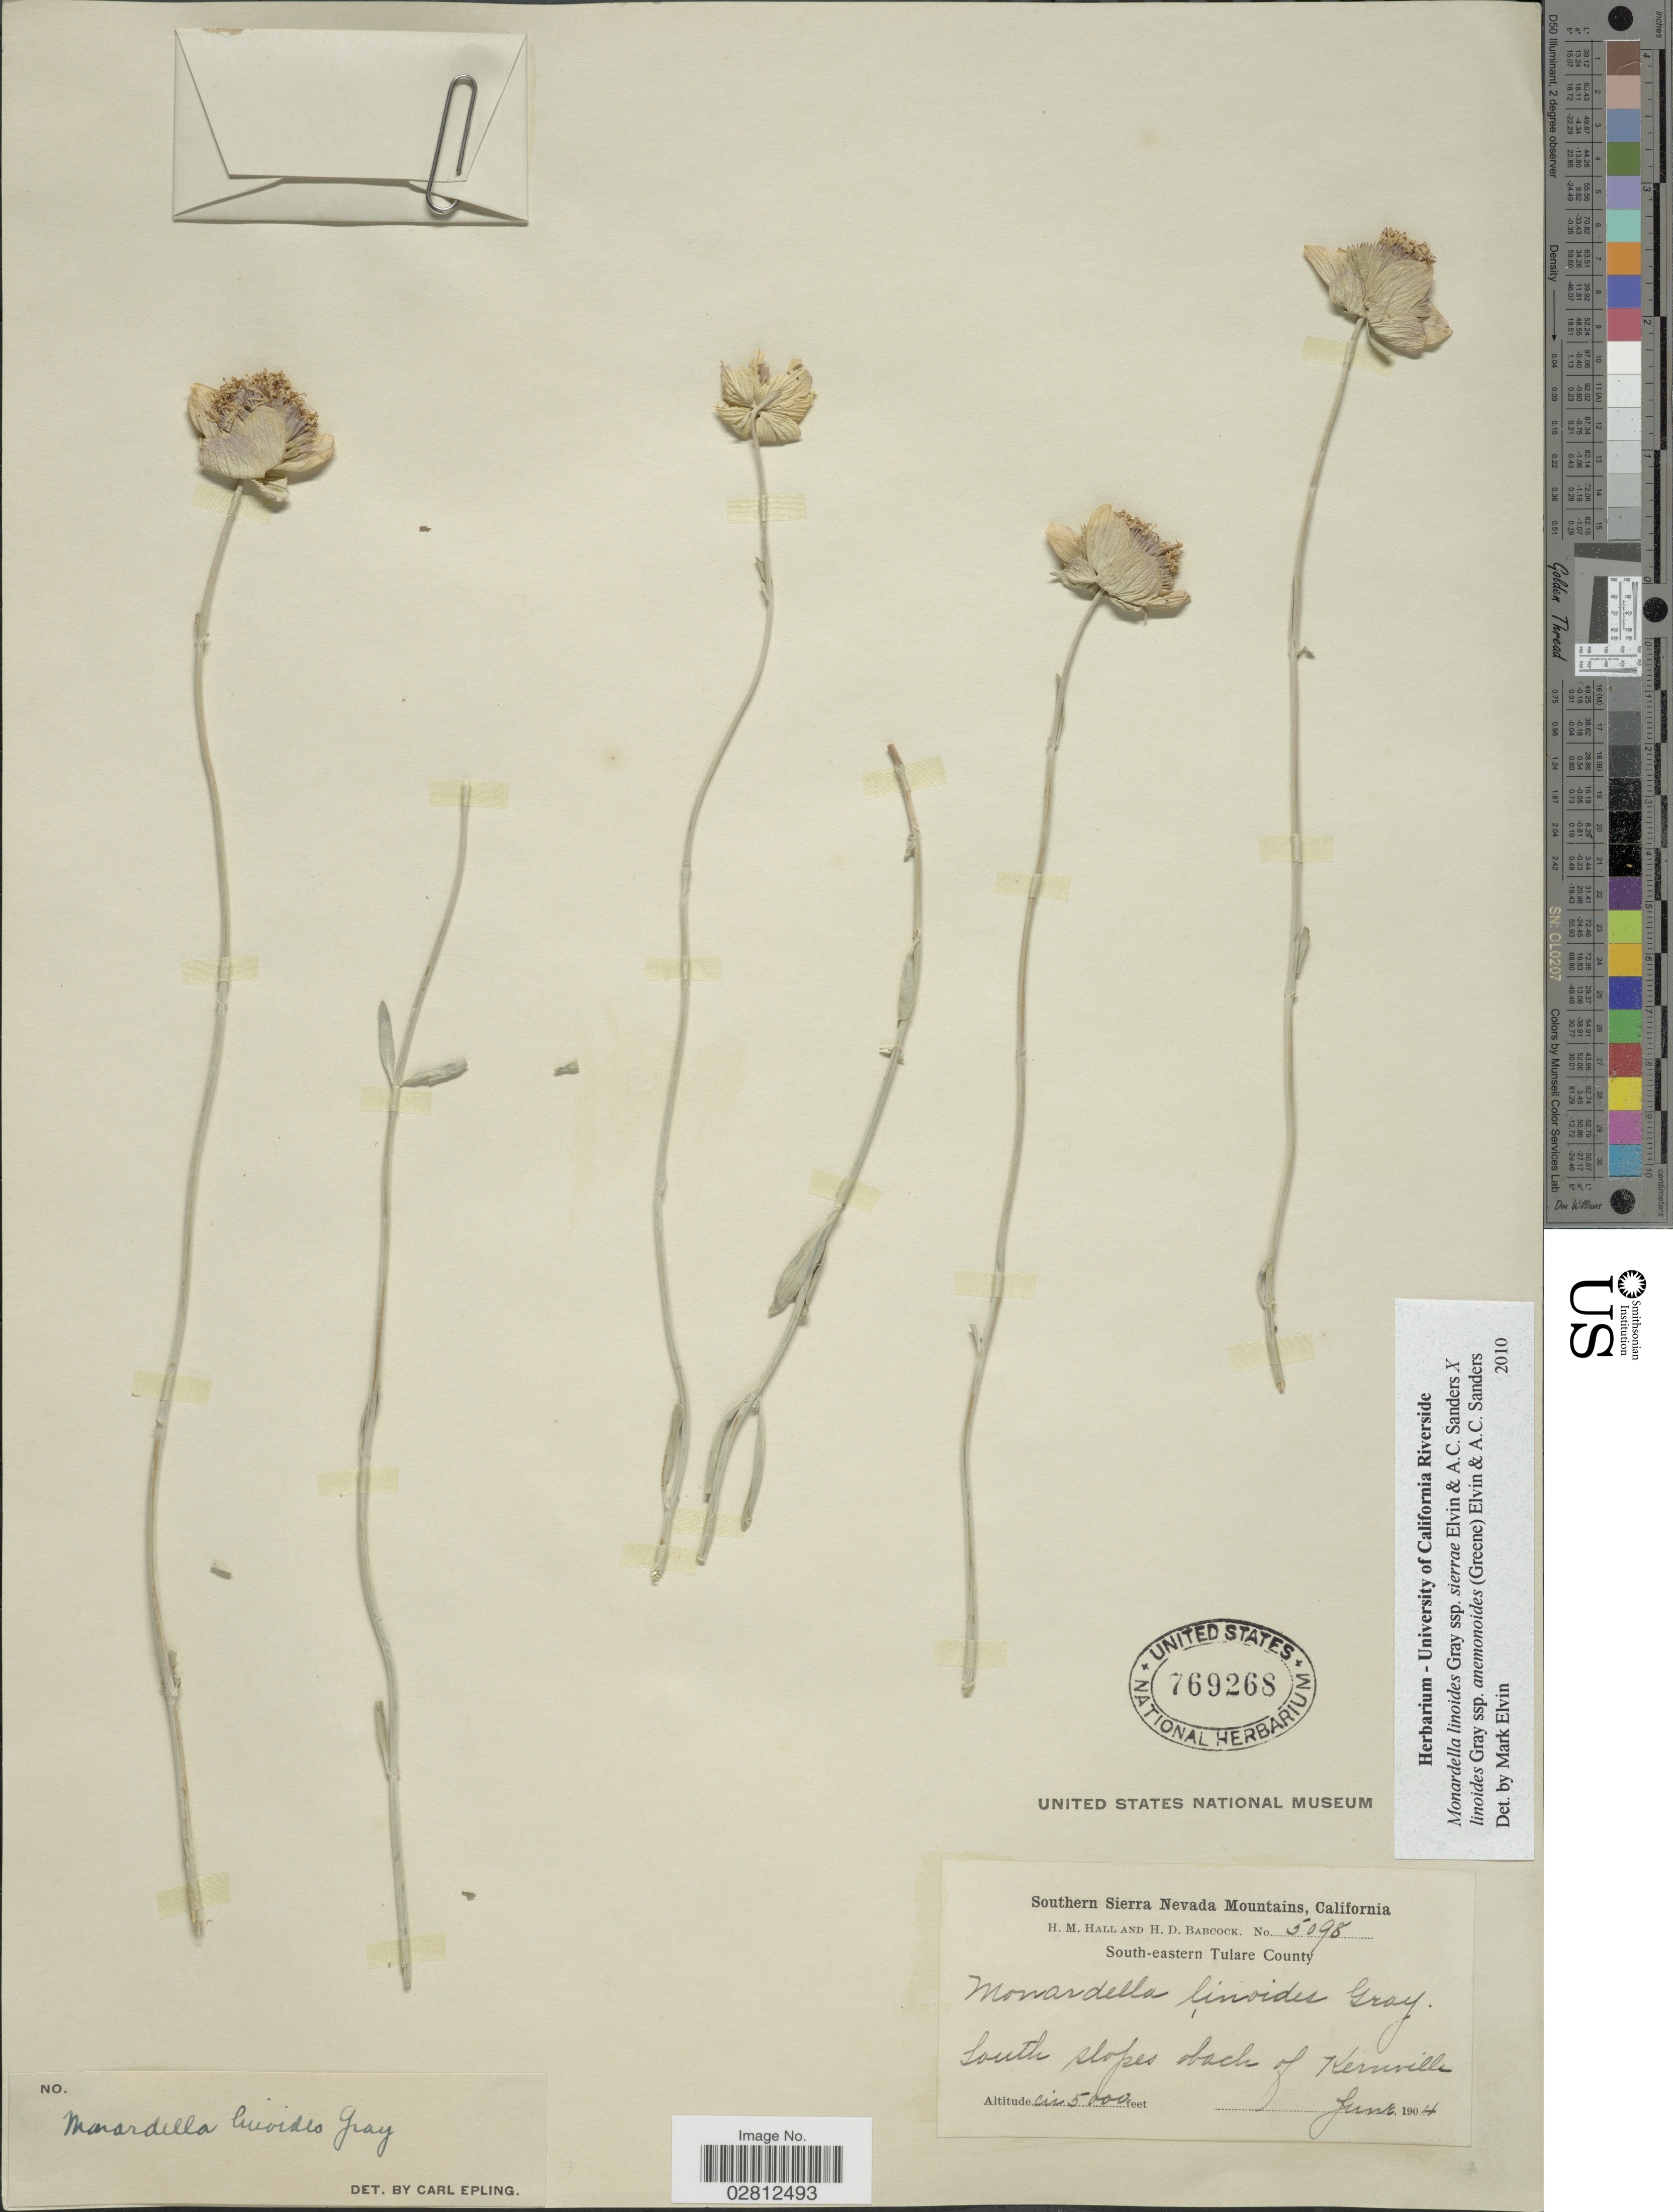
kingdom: Plantae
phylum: Tracheophyta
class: Magnoliopsida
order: Lamiales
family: Lamiaceae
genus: Monardella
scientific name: Monardella linoides subsp. sierrae x M. linoides subsp. anemonoides (S.W. Greene) Elvin & A.C. Sanders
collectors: H. M. Hall & H. Babcock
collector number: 5098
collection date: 1904-06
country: United States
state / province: California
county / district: Tulare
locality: Southern Sierra Nevada Mountains, South-eastern Tulare County, south slopes back of Kernville.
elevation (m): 1524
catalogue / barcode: US 769268